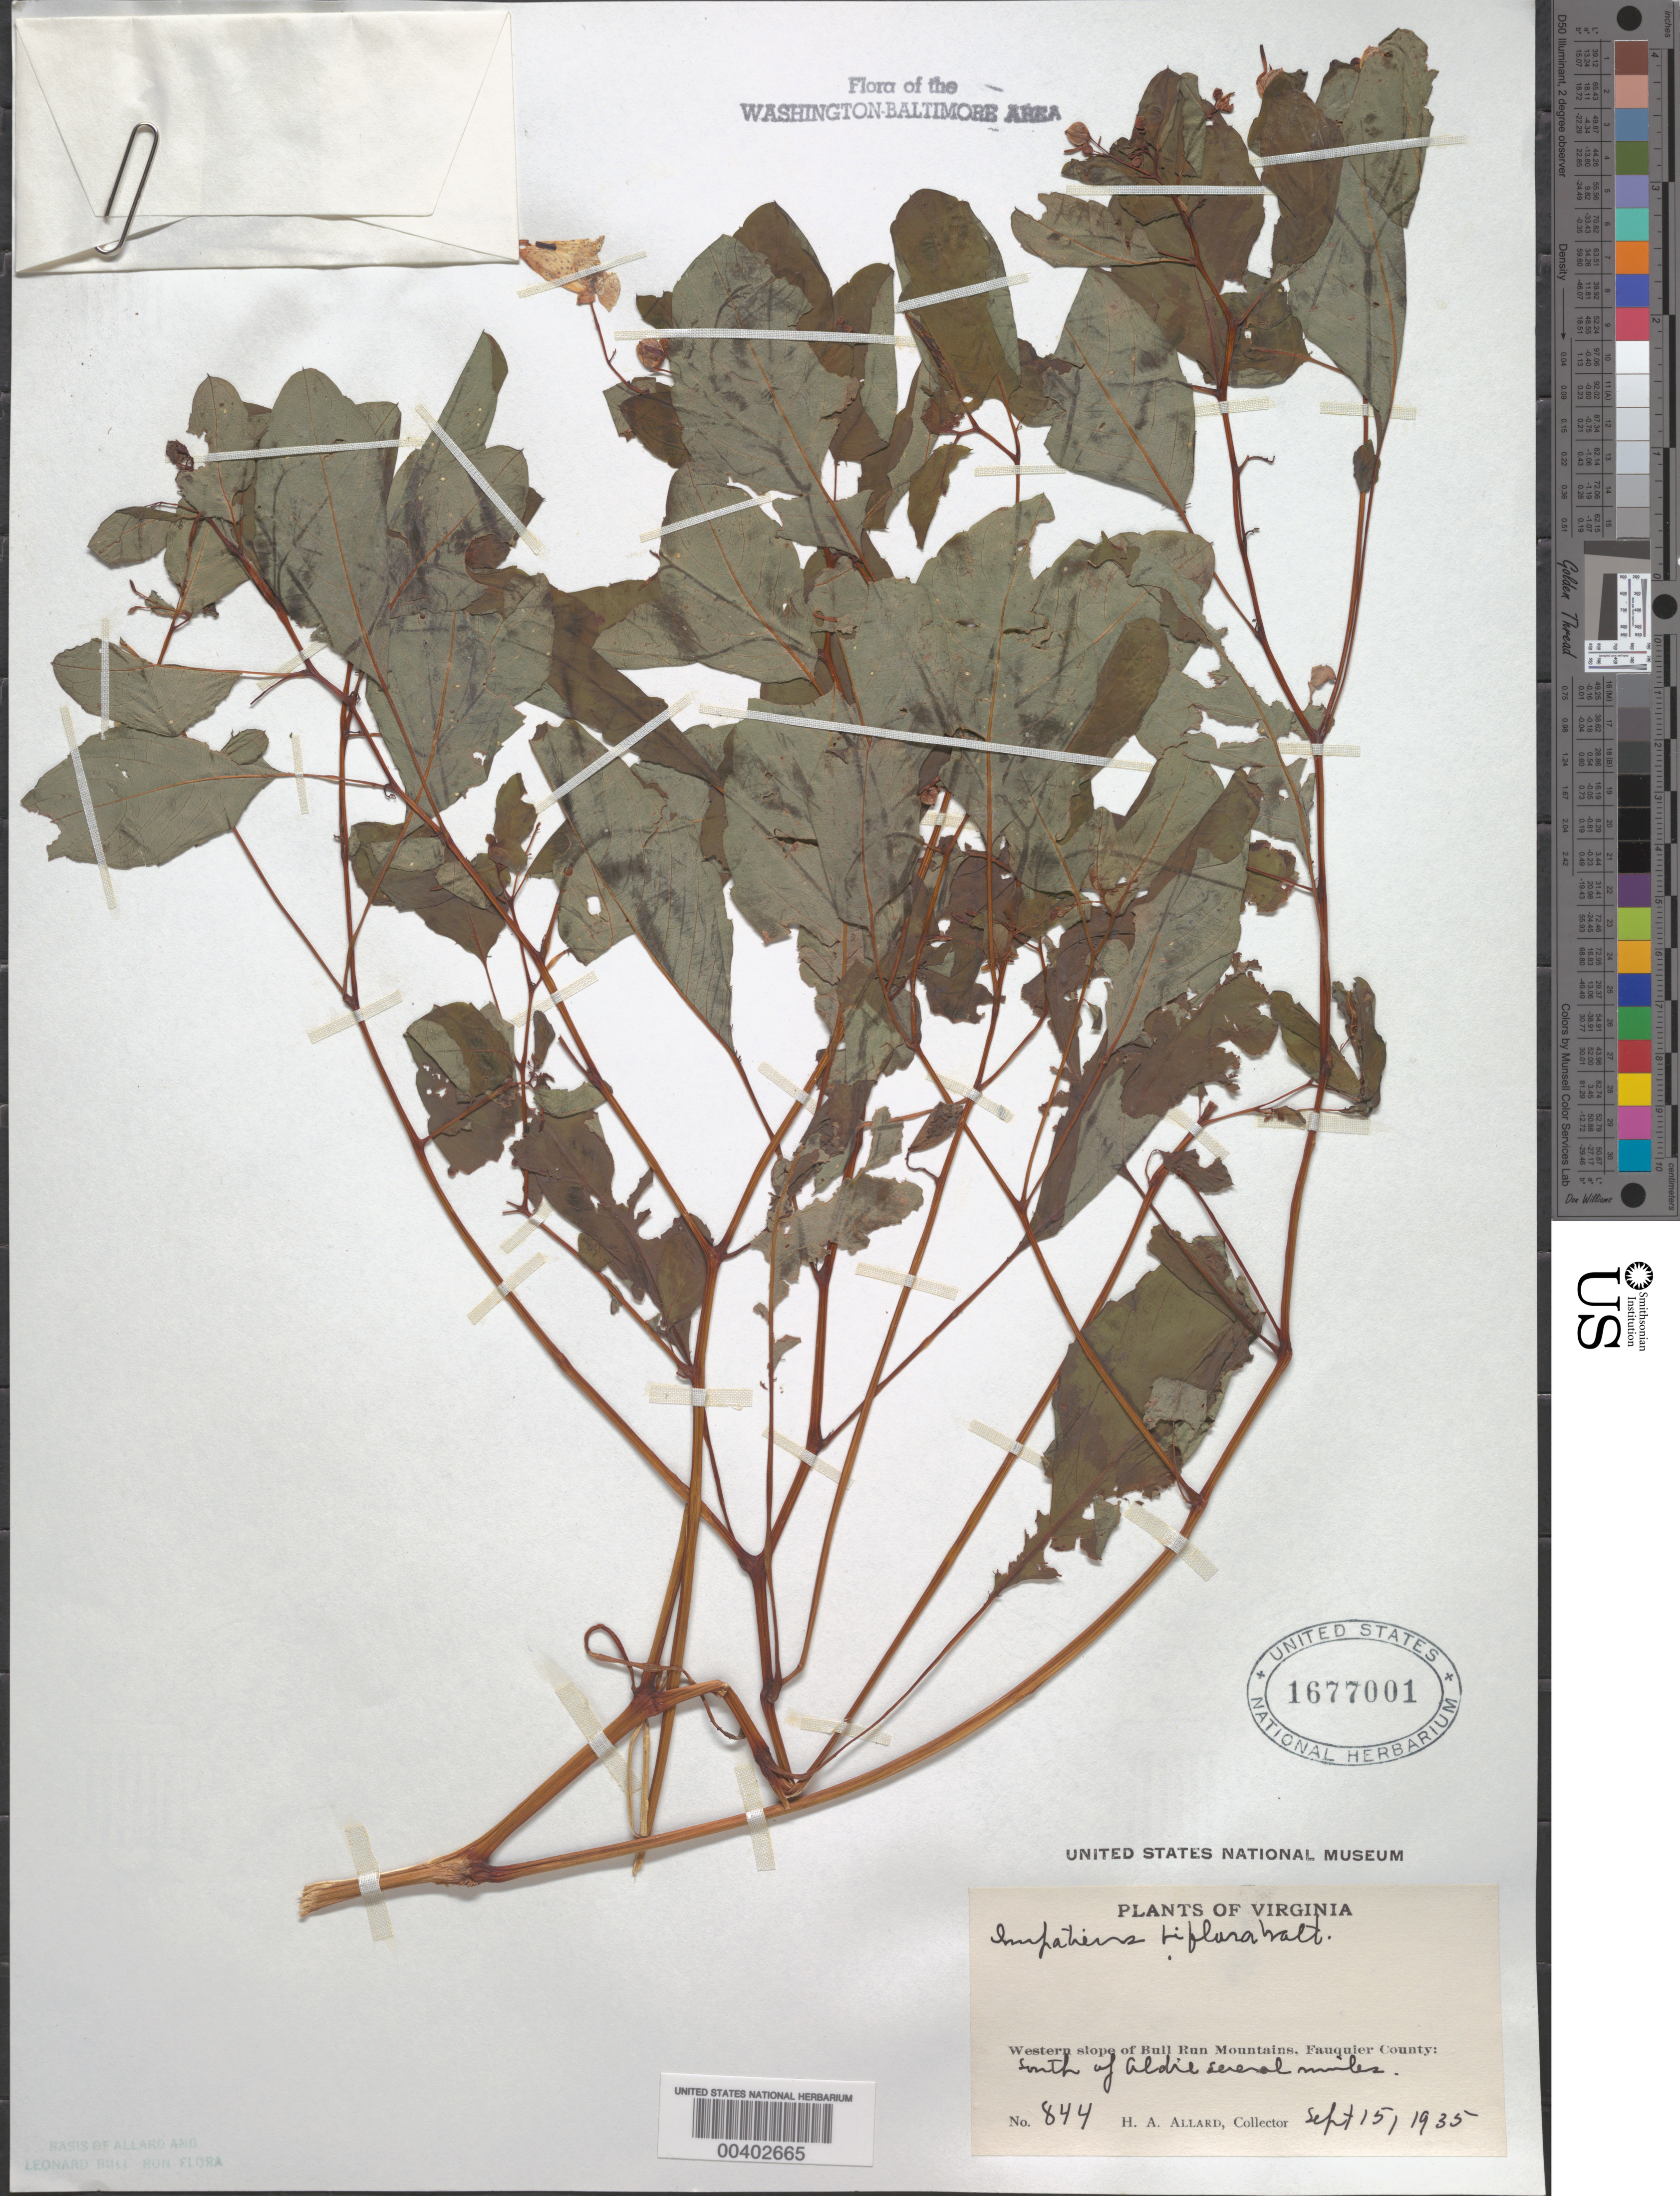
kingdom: Plantae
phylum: Tracheophyta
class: Magnoliopsida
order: Ericales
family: Balsaminaceae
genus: Impatiens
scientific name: Impatiens capensis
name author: Meerb.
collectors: H. A. Allard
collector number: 844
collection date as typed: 15 Sep 1935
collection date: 1935-09-15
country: United States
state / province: Virginia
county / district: Fauquier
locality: South of Aldie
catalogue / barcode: US 1677001